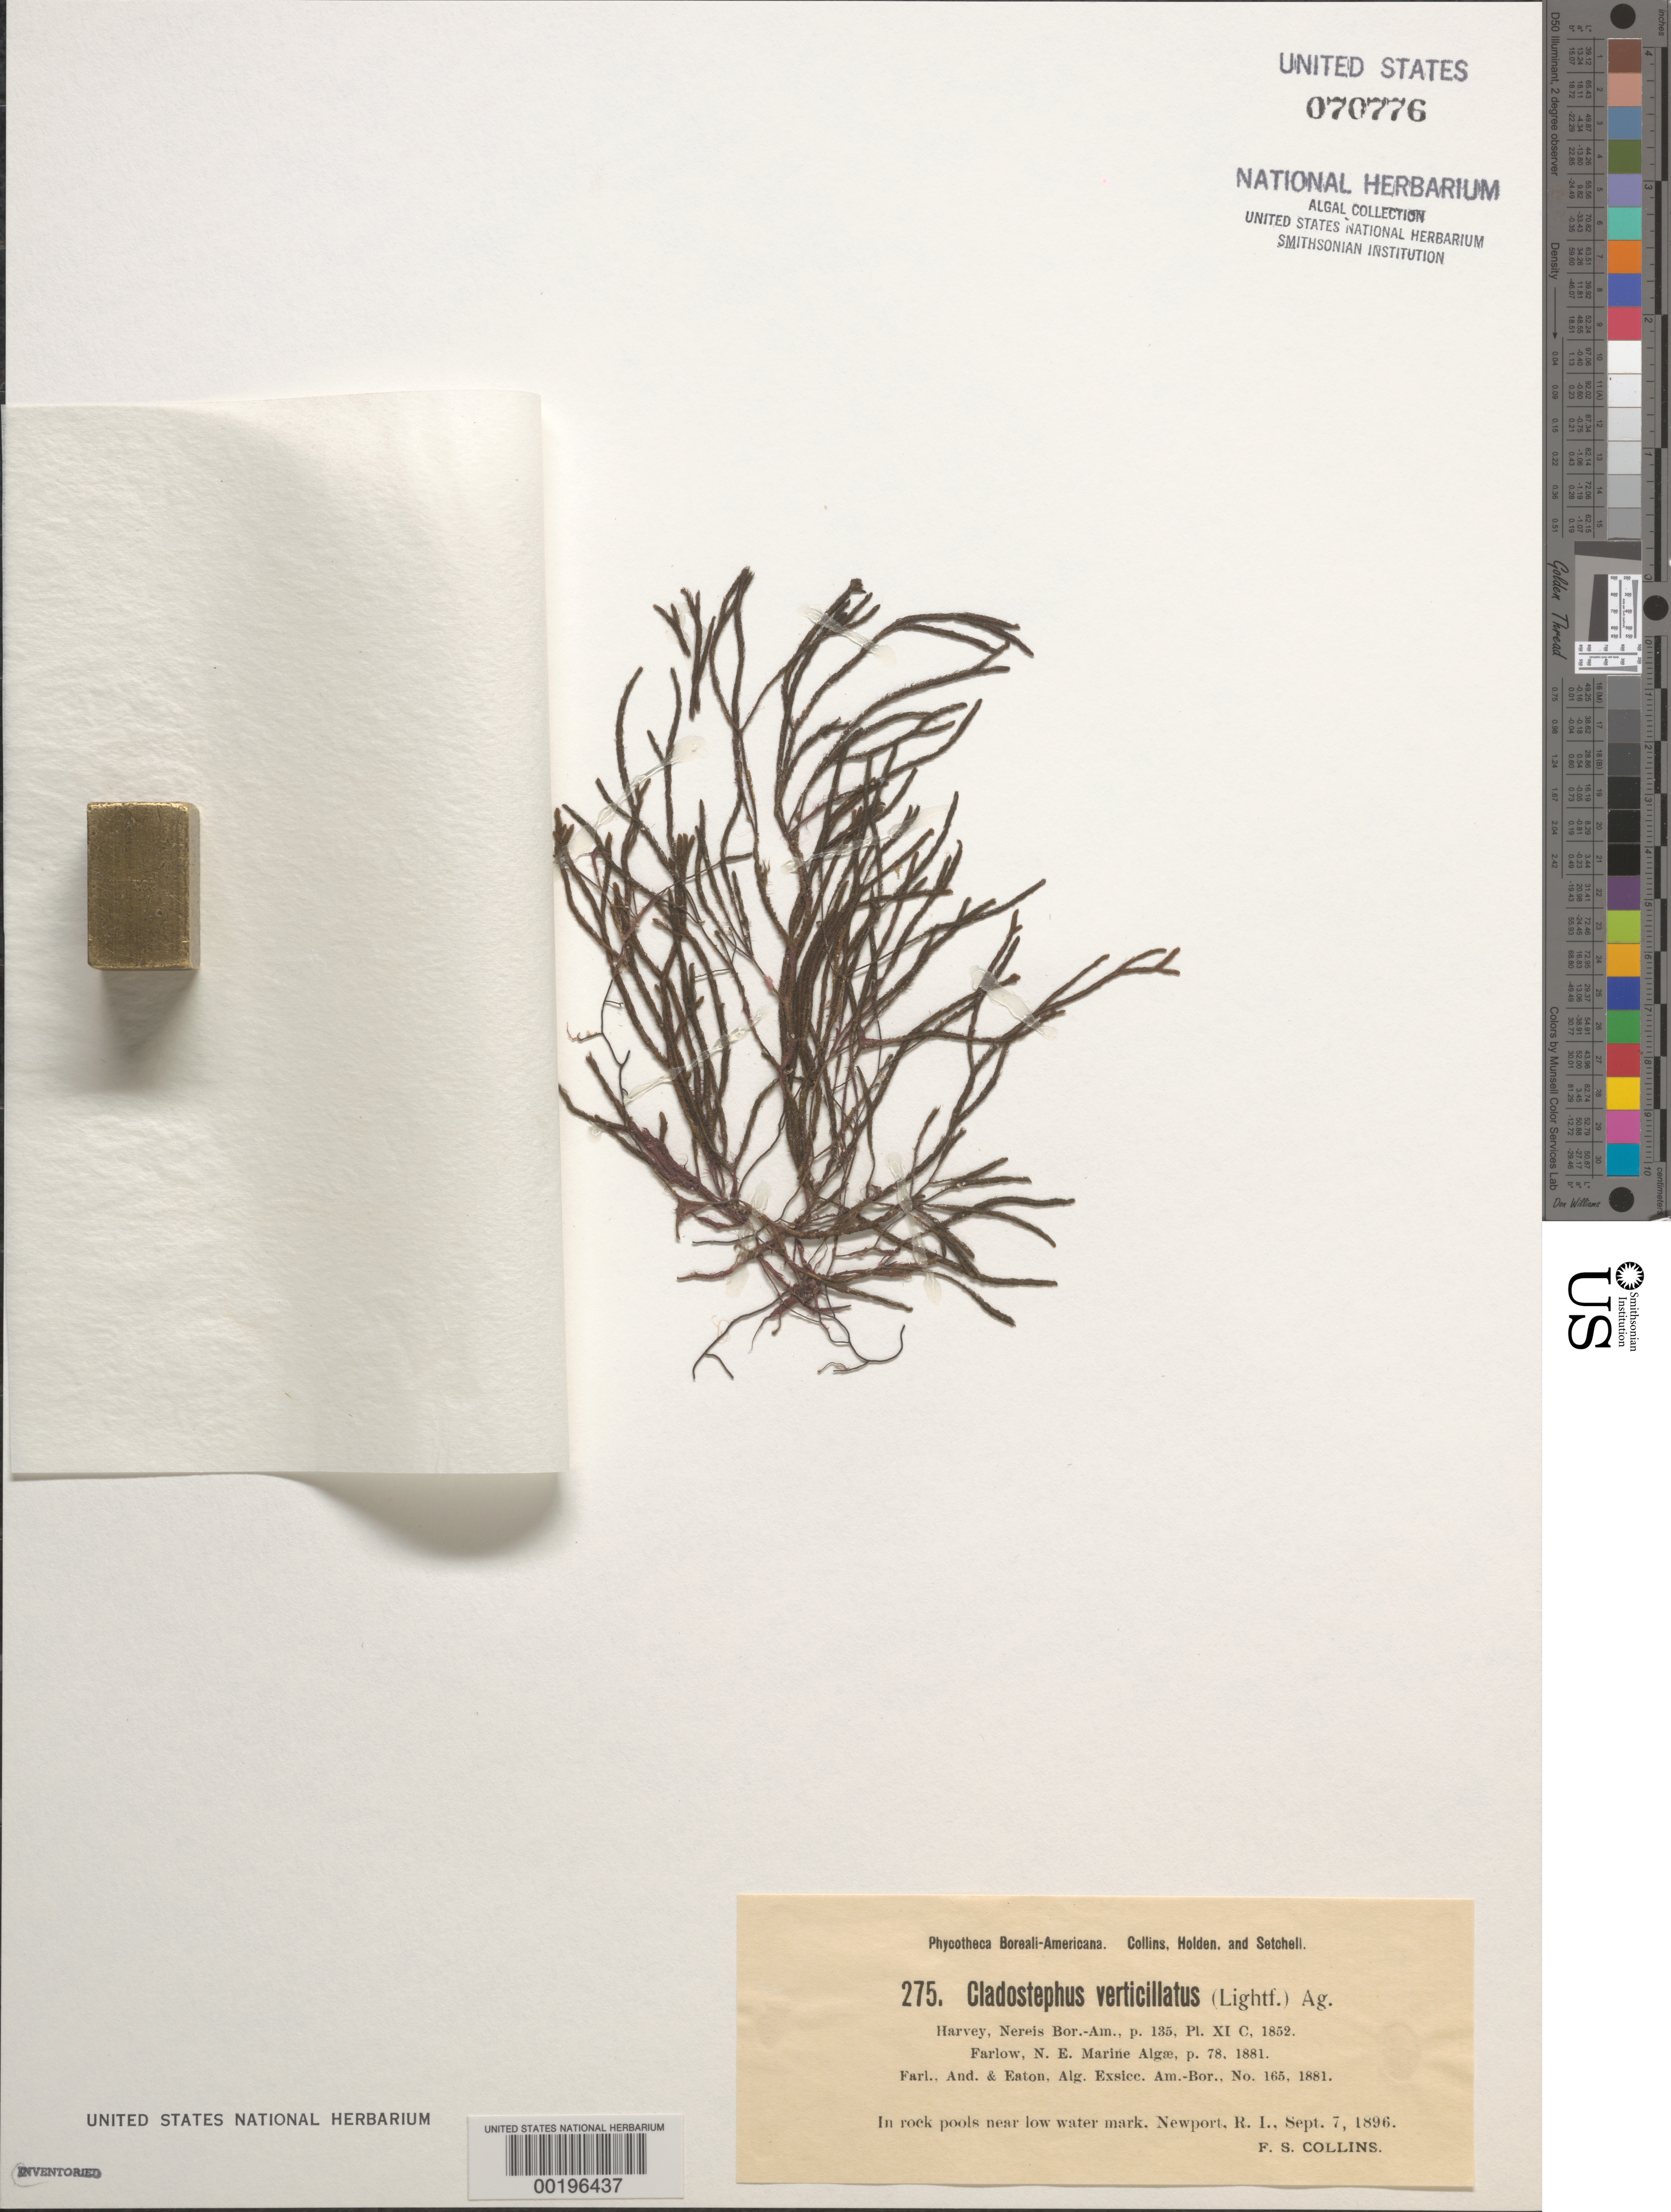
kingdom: Chromista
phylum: Ochrophyta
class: Phaeophyceae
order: Sphacelariales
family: Cladostephaceae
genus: Cladostephus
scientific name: Cladostephus hirsutus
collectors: F. Collins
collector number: PB-A 275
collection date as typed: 07 Sep 1896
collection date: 1896-09-07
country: United States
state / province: Rhode Island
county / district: Newport County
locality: Newport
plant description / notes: Collins, Holden & Setchell, Phycotheca Boreali-Americana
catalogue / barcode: US 70776